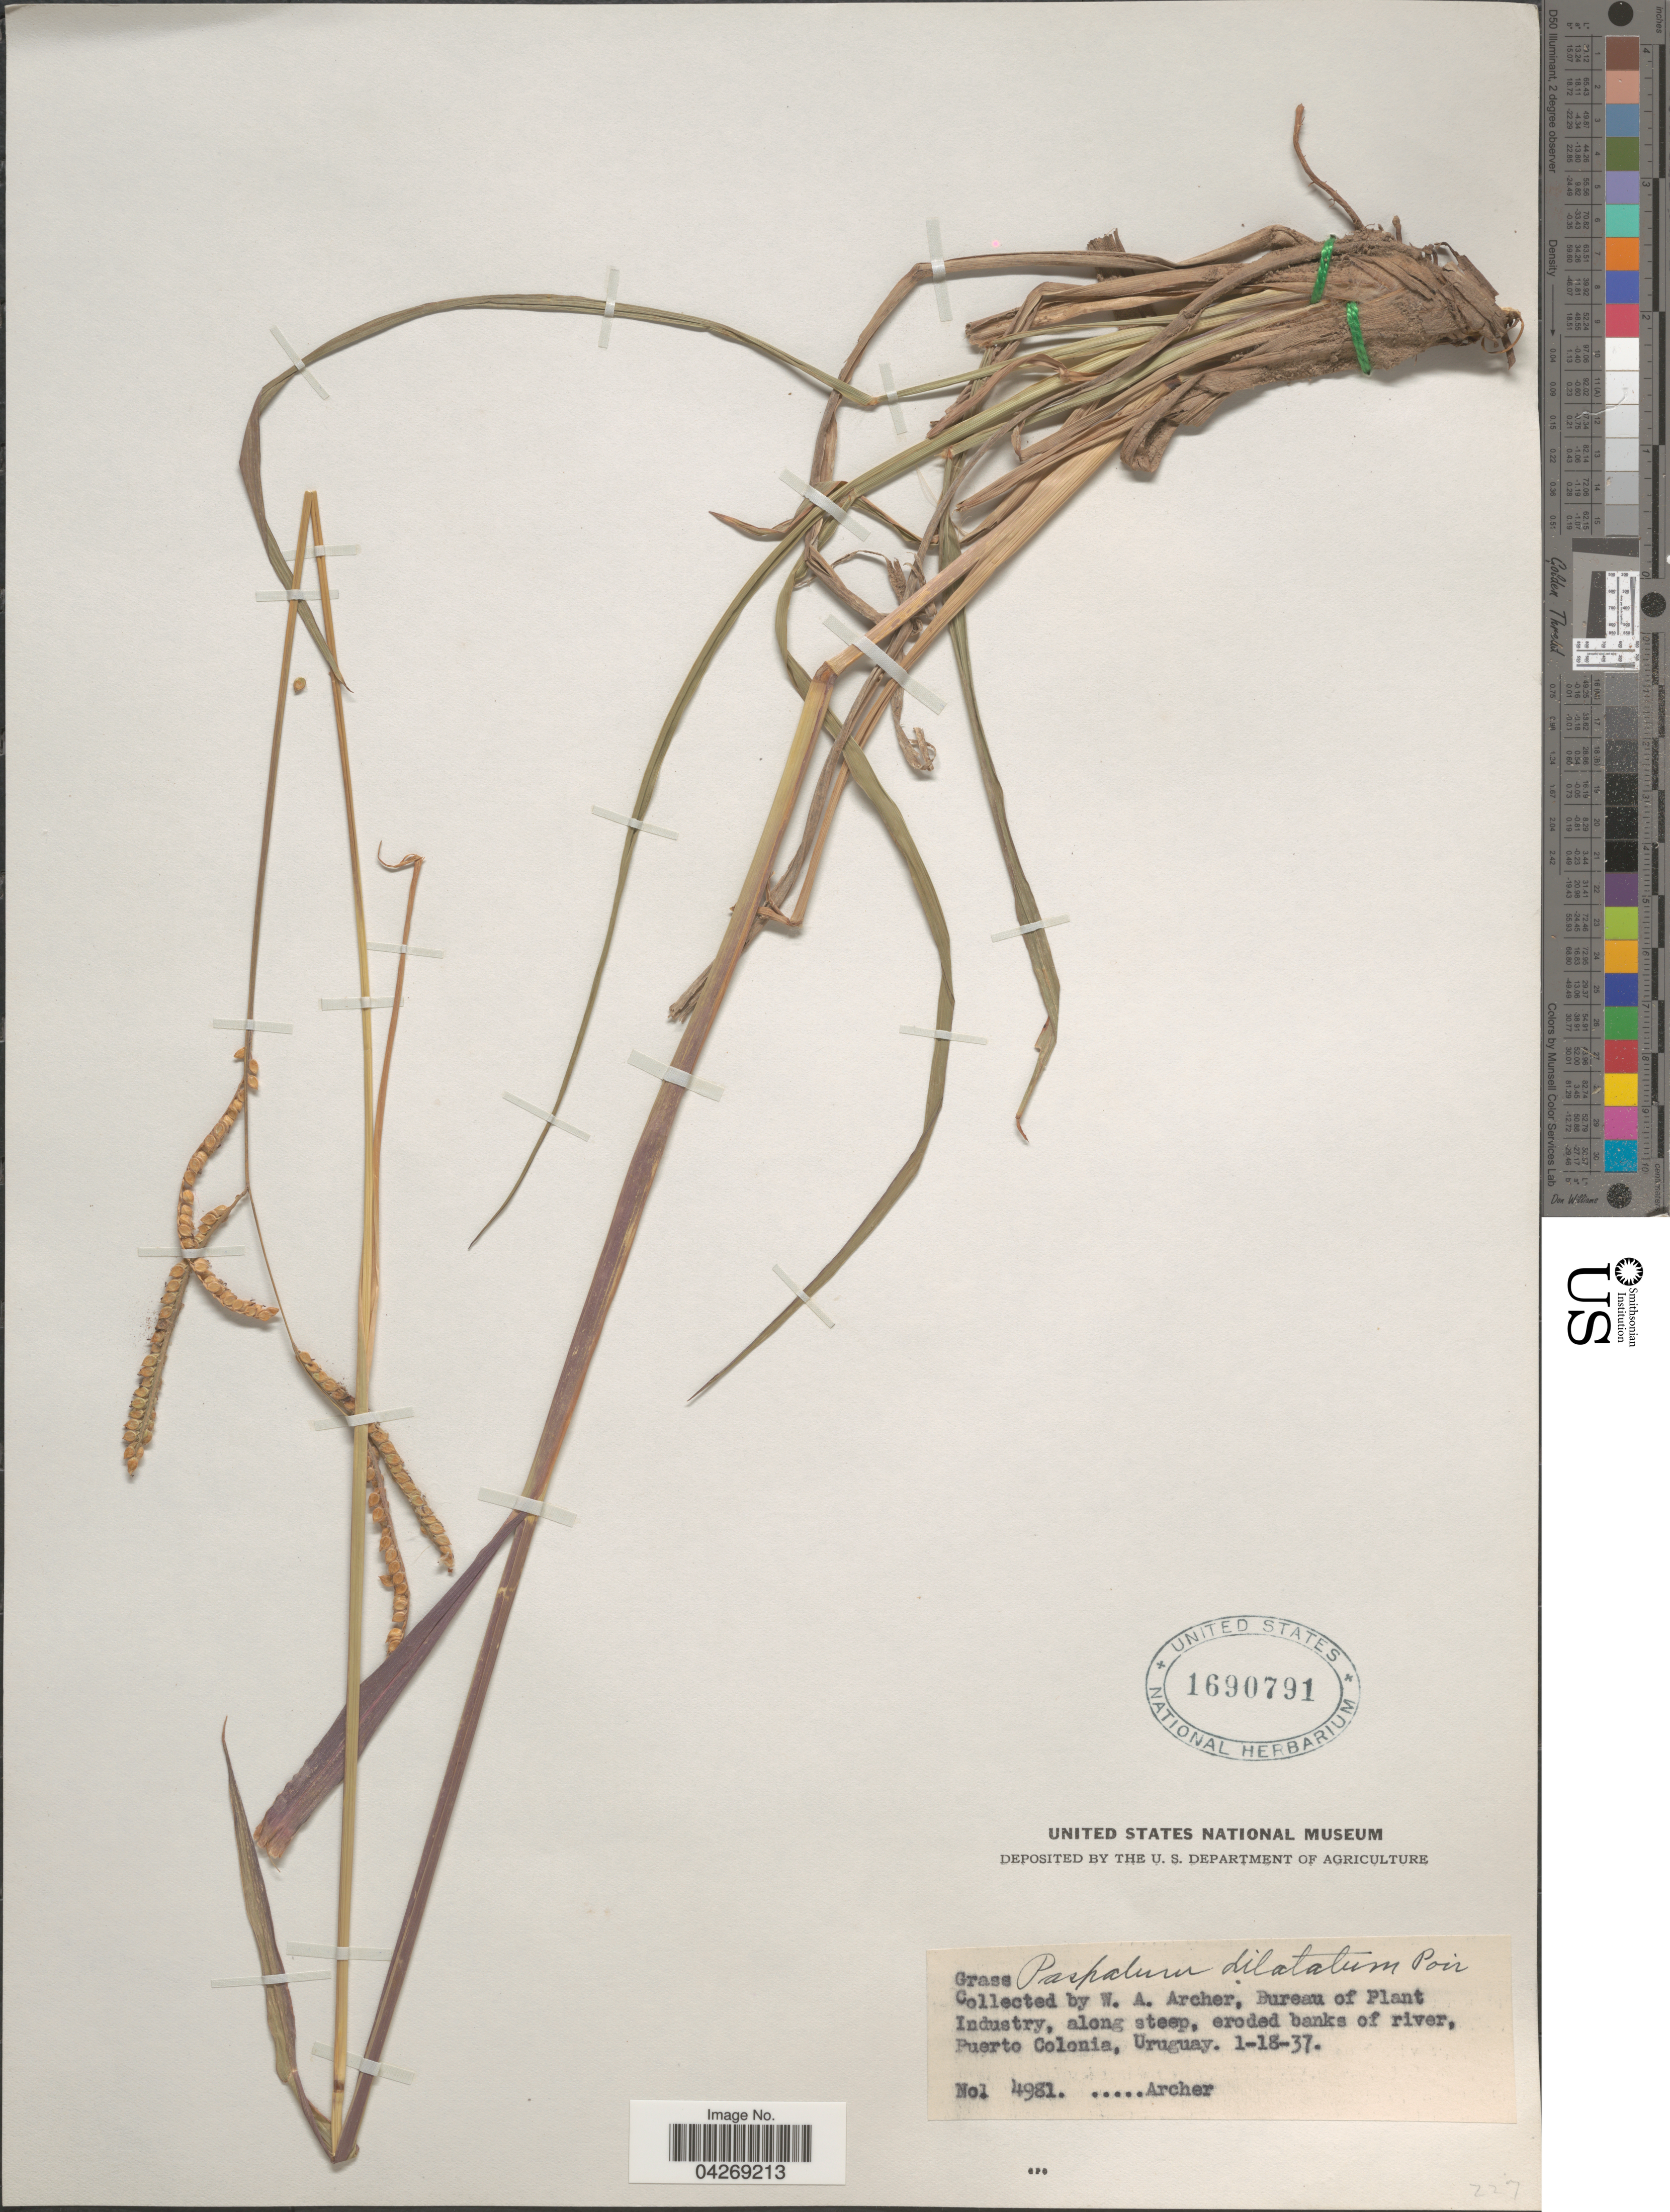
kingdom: Plantae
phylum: Tracheophyta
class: Liliopsida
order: Poales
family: Poaceae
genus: Paspalum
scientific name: Paspalum dilatatum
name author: Poir.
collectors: -- Archer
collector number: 4981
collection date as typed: Transcribed d/m/y: 18/1/37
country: Uruguay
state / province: Colonia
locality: Bureau of Plant Industry [unsure placement]. Puerto Colonia.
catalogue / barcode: US 1690791